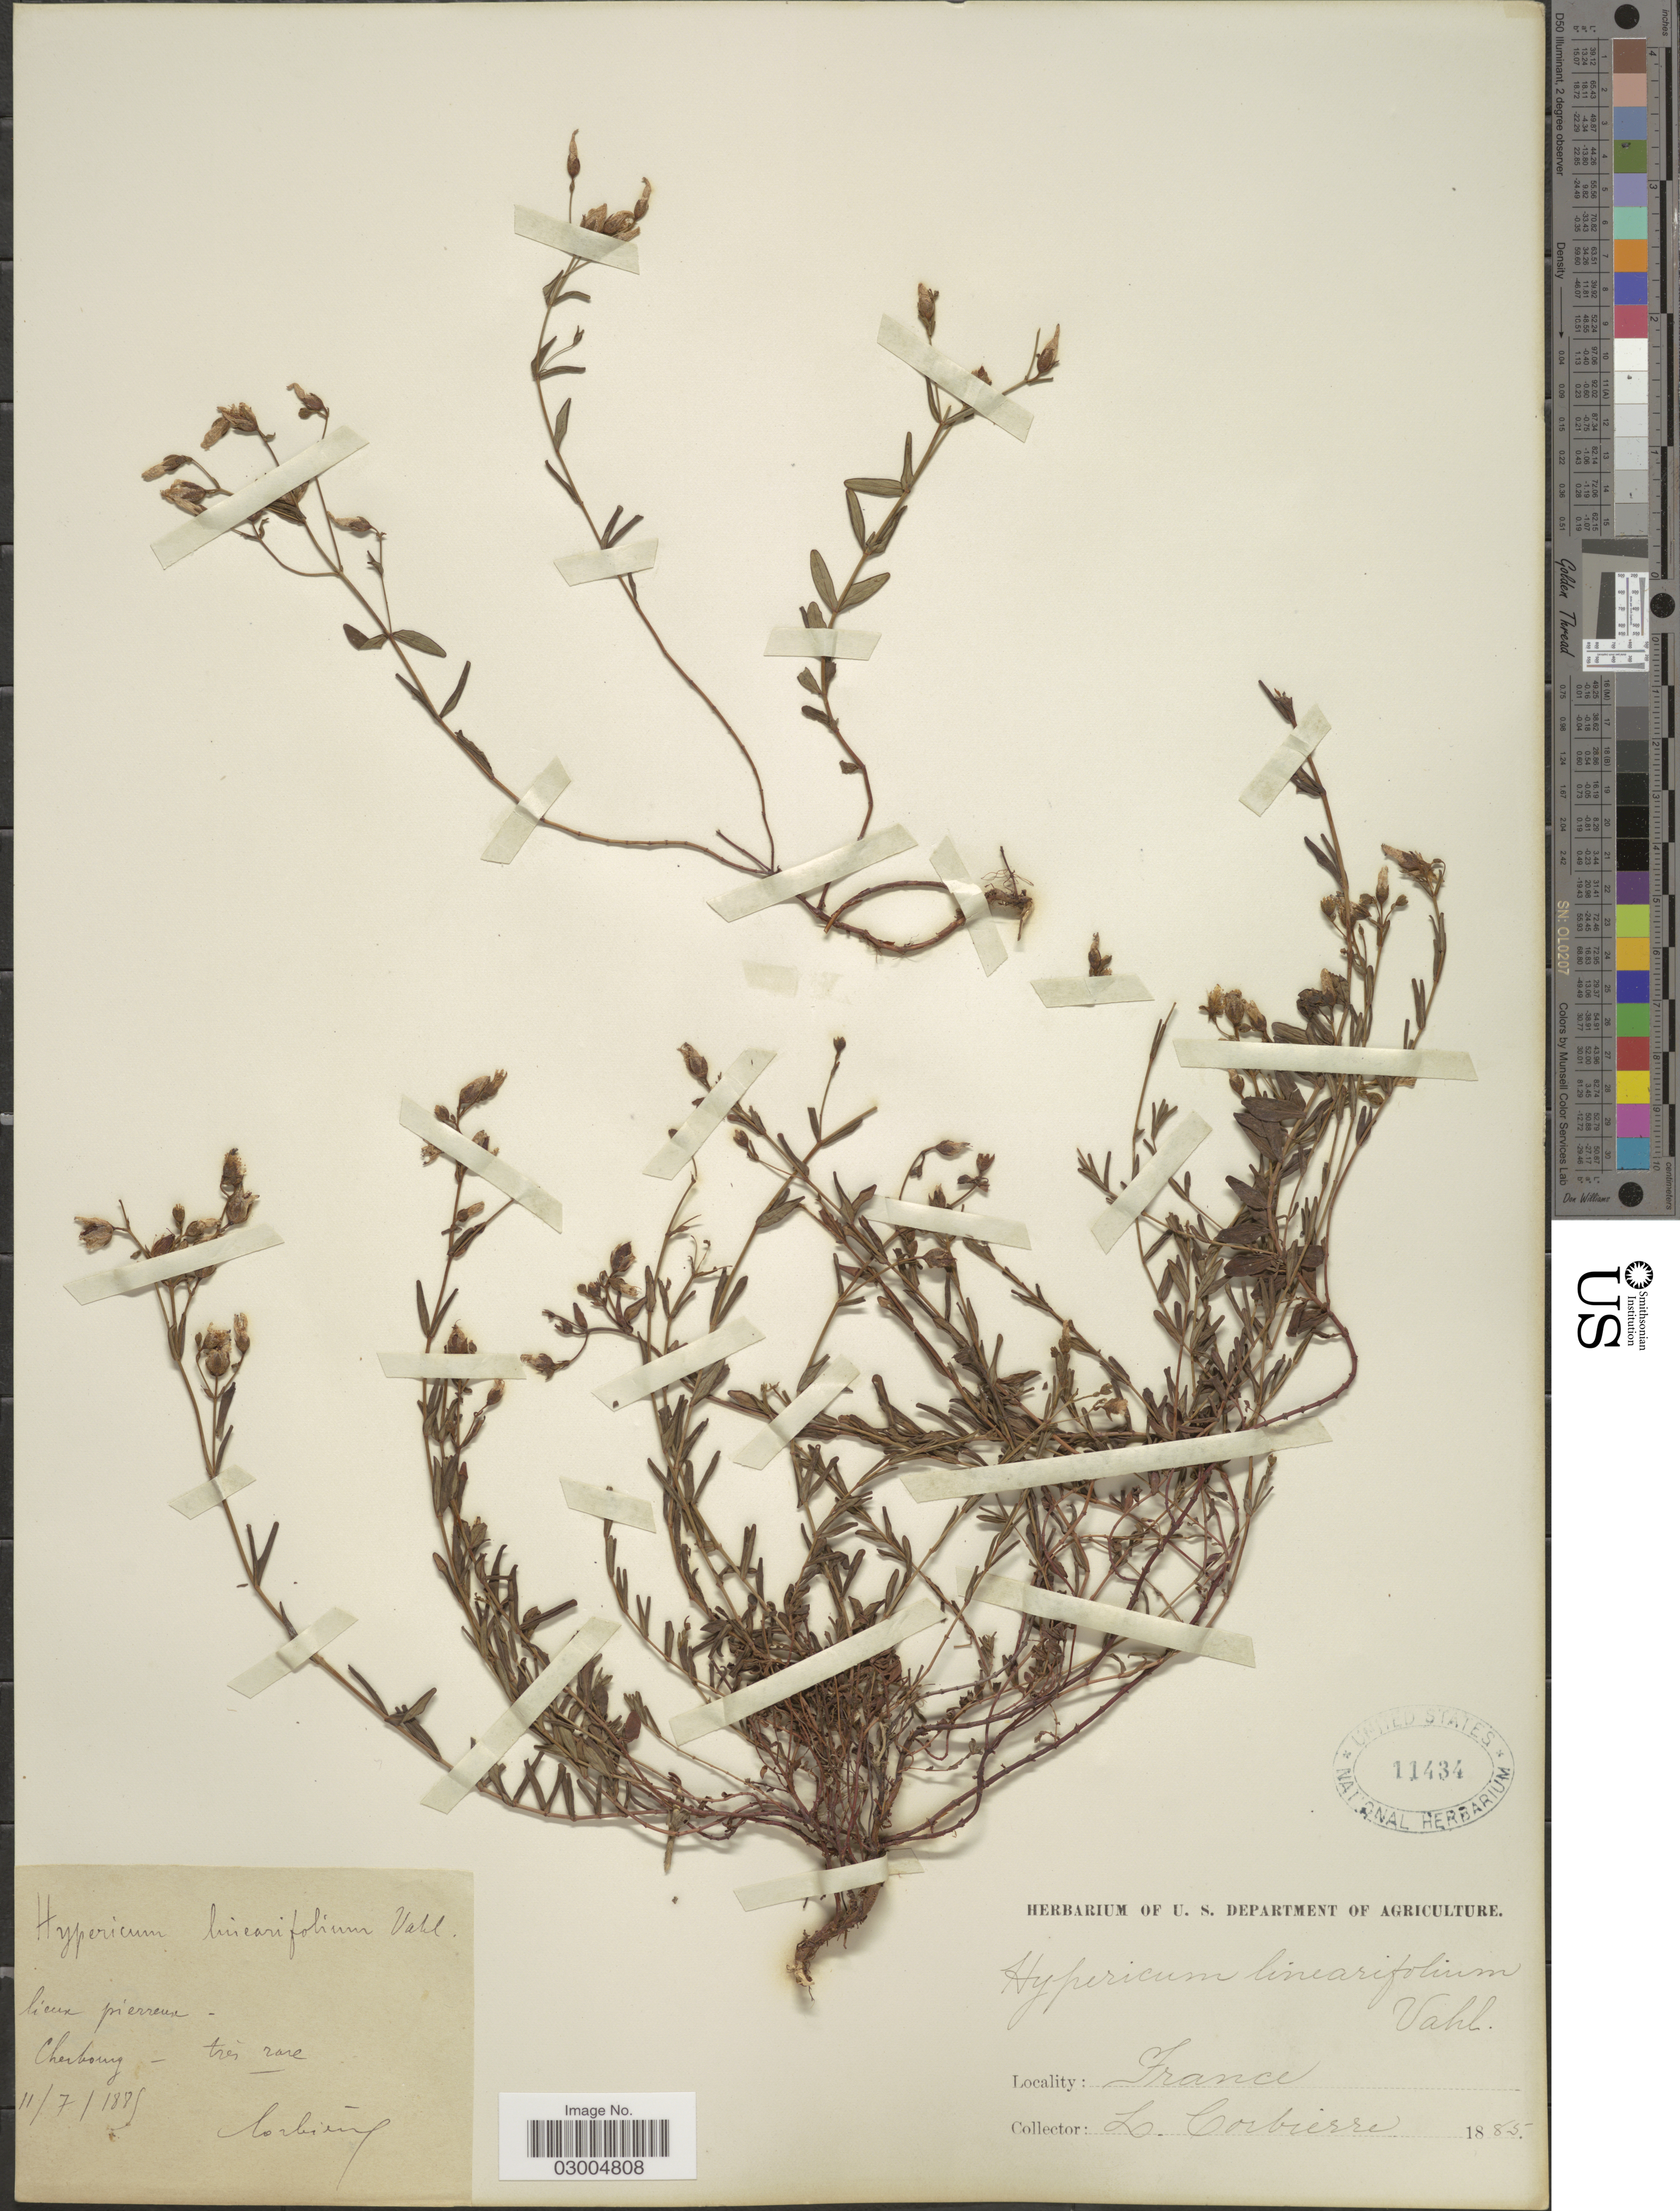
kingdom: Plantae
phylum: Tracheophyta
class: Magnoliopsida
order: Malpighiales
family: Hypericaceae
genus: Hypericum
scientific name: Hypericum linearifolium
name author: Willd.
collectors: L. Corbière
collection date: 1885-07-11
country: France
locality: Cherbourg.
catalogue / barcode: US 11434